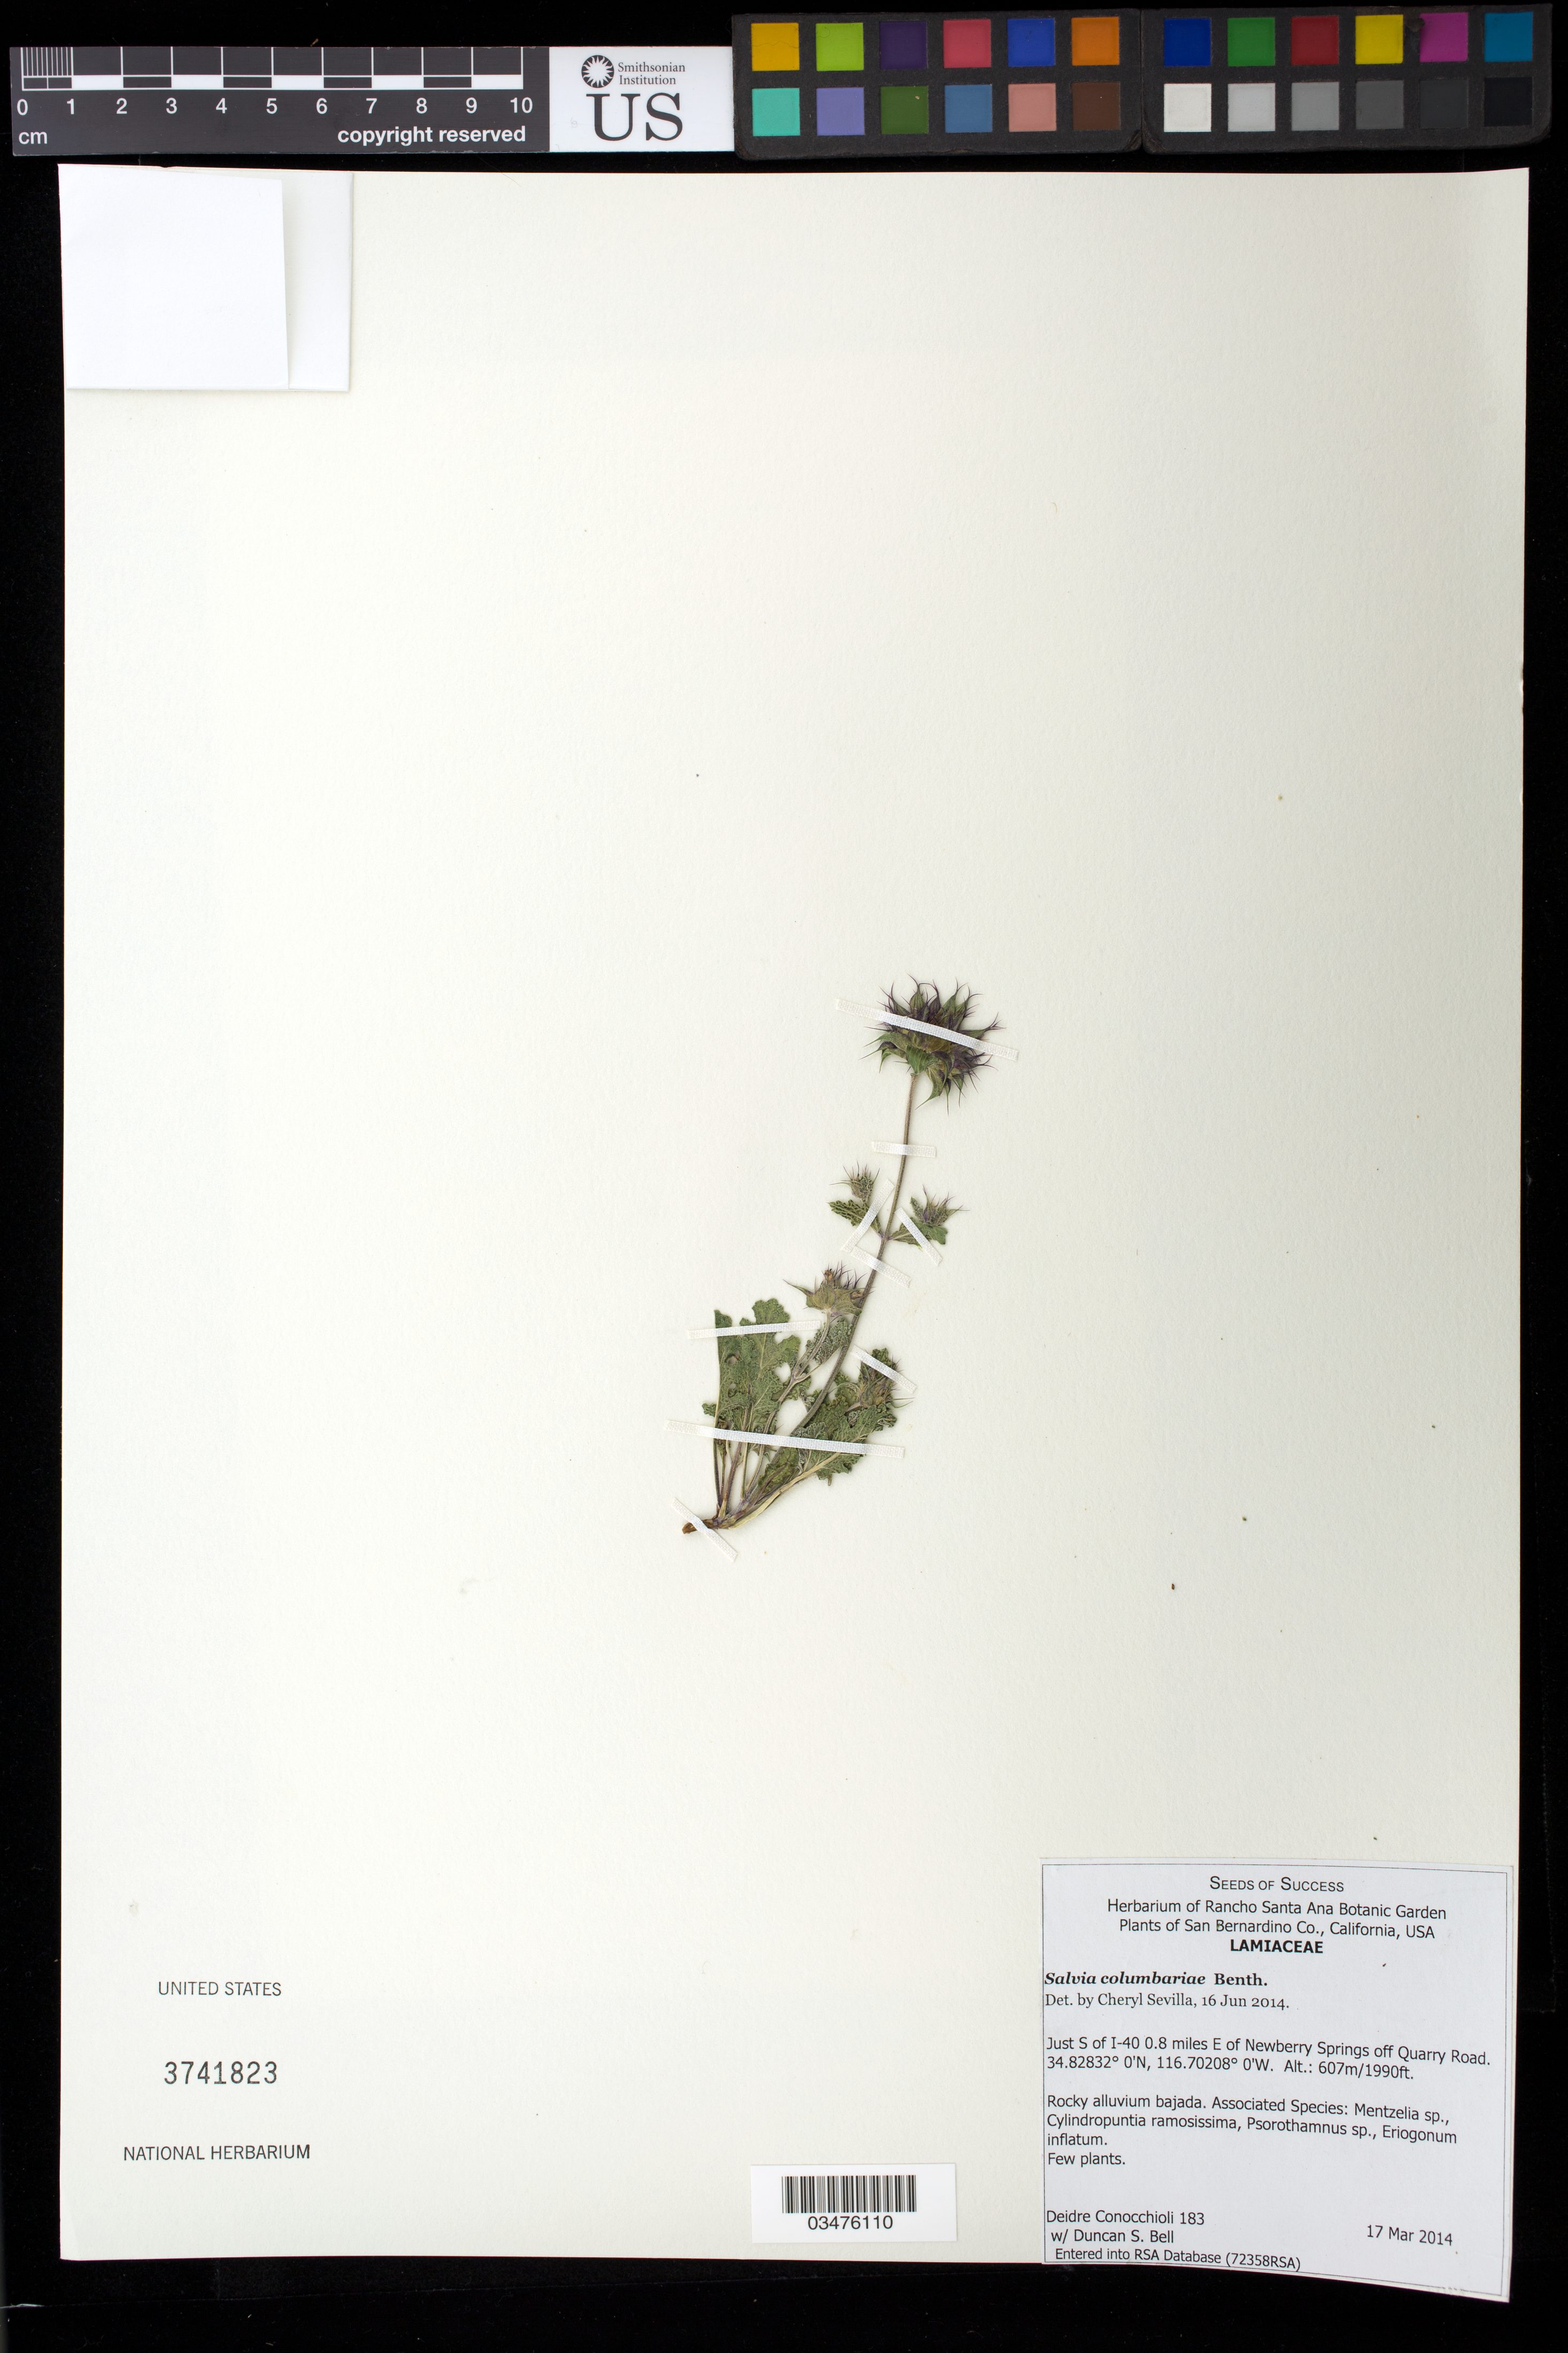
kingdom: Plantae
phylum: Tracheophyta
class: Magnoliopsida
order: Lamiales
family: Lamiaceae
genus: Salvia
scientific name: Salvia columbariae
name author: Benth.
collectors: D. Conocchioli & D. S. Bell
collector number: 183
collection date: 2014-03-17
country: United States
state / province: California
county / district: San Bernardino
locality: S of I-40 0.8 mi. E of Newberry Springs off Quarry Road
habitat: Rocky alluvium bajada. With Mentzelia sp., Psorothamnus, sp., ect.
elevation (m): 607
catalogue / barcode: US 3741823